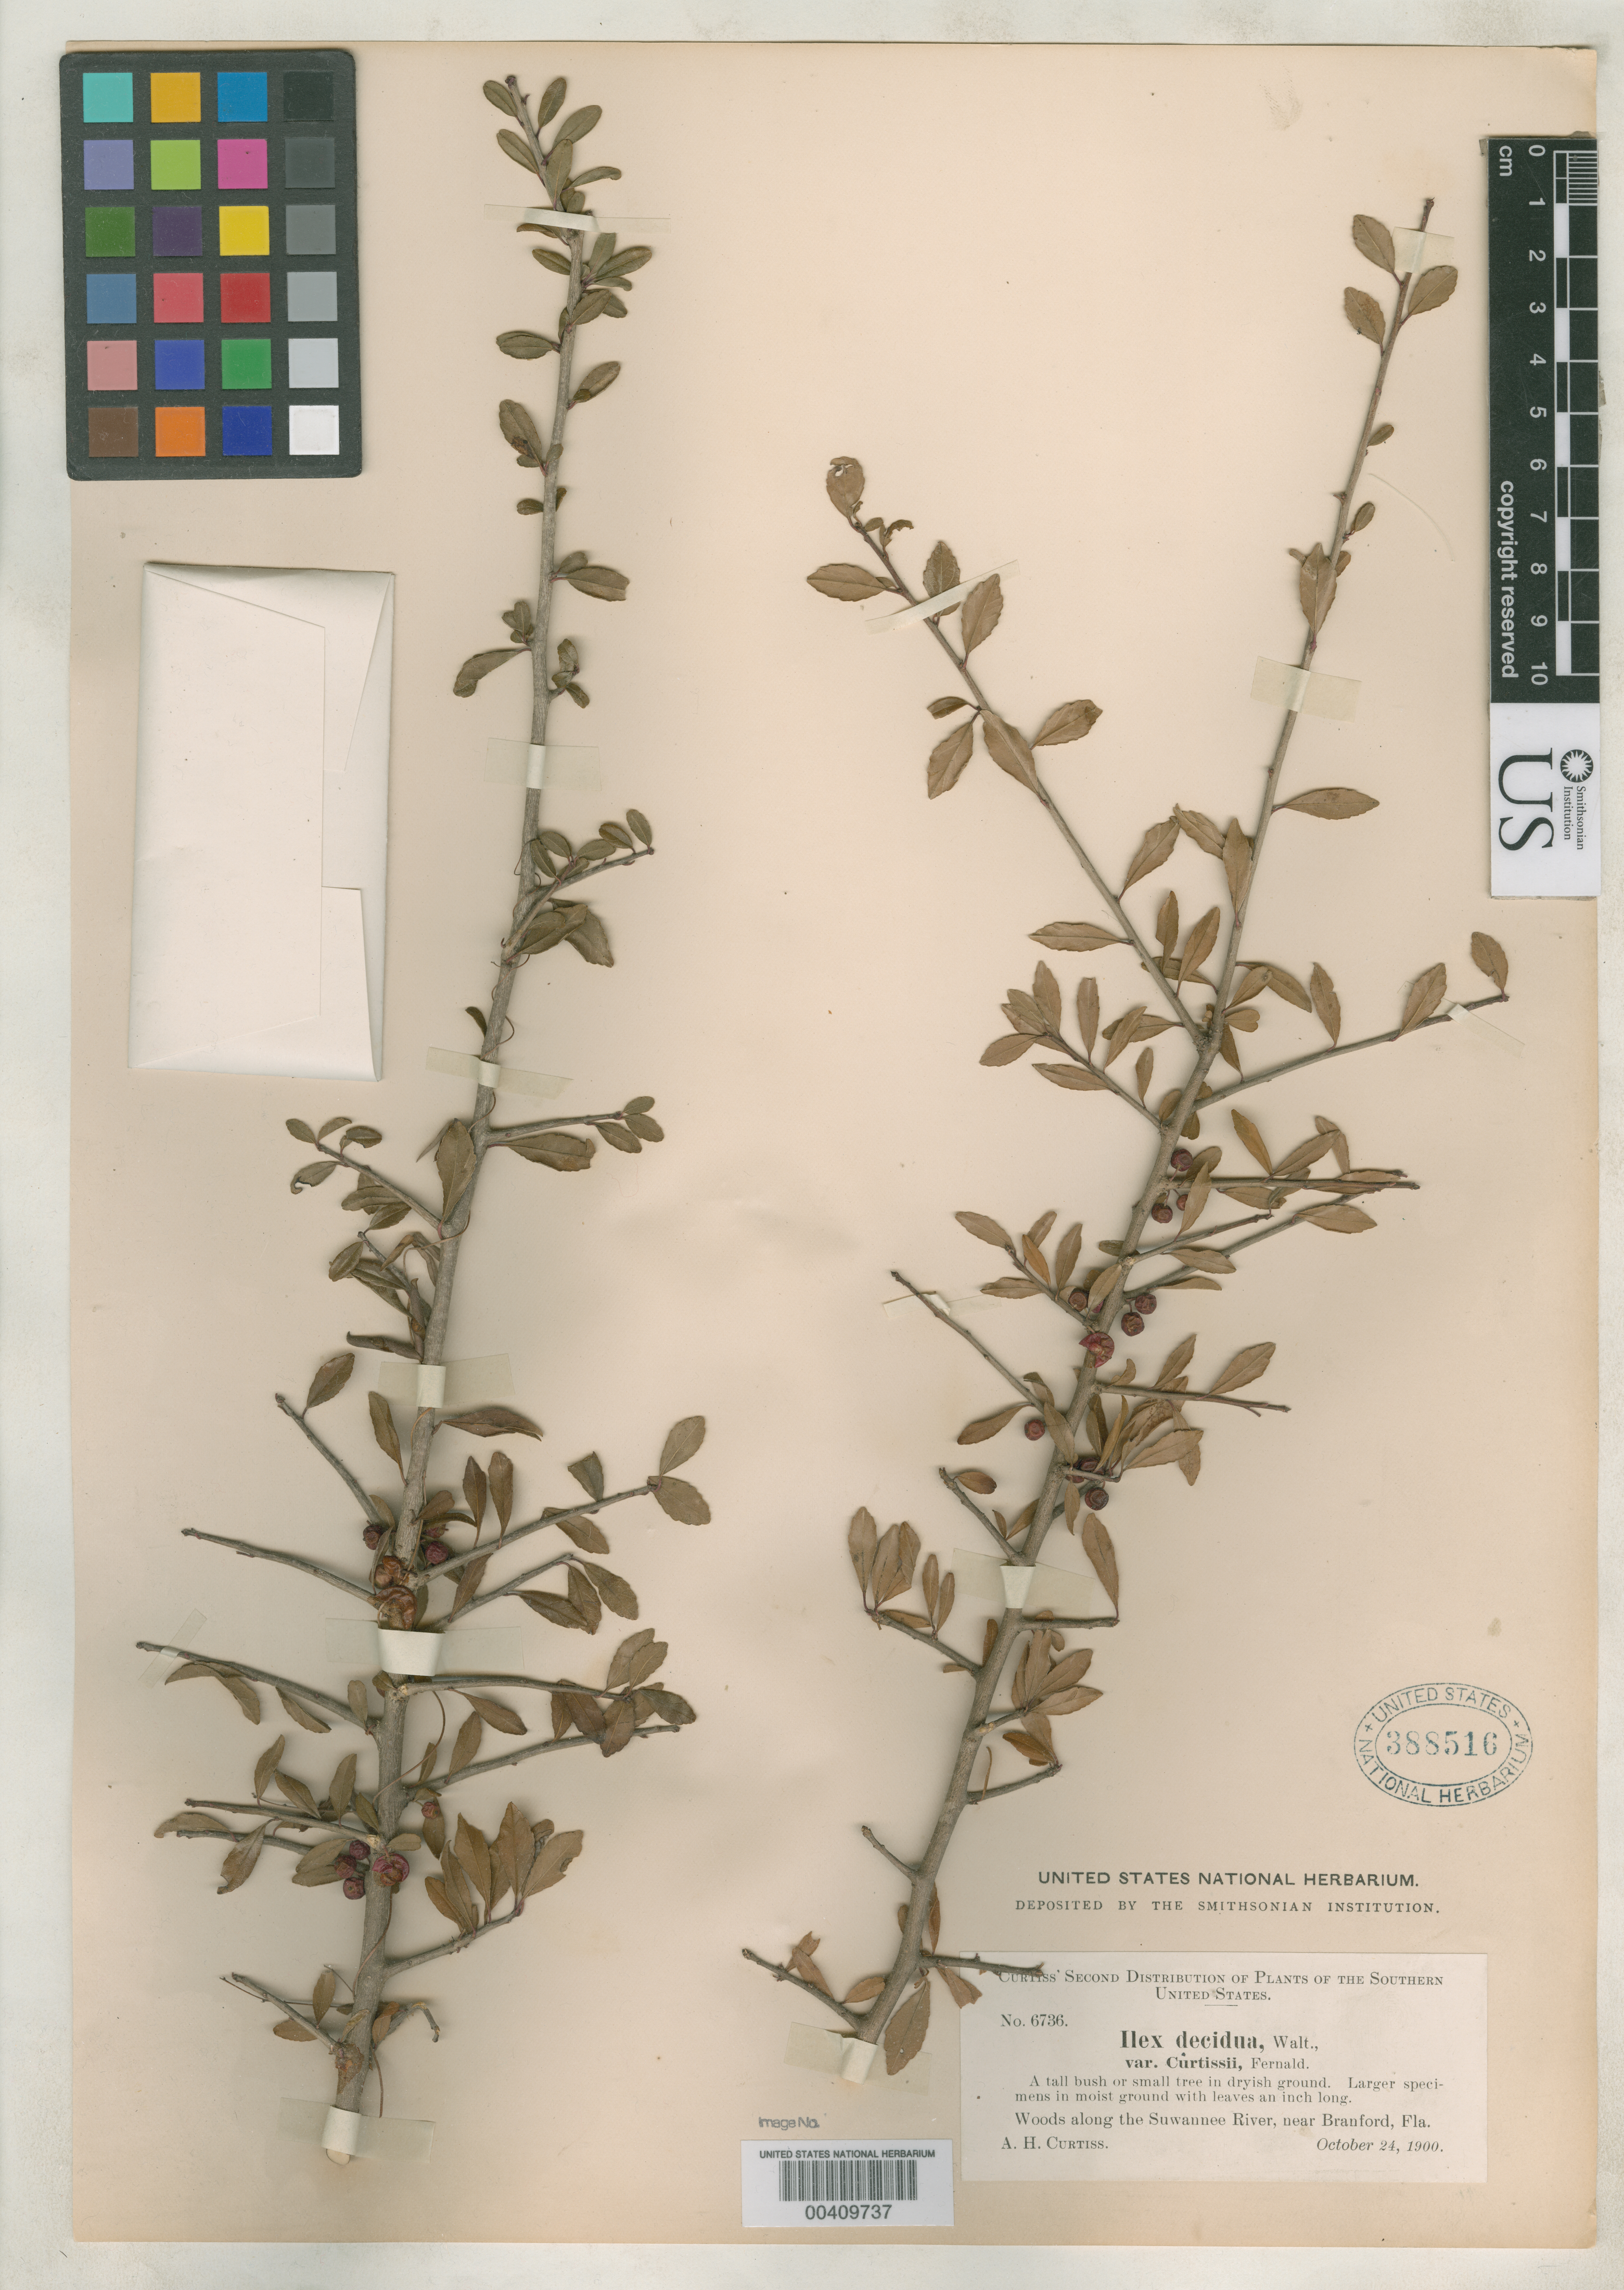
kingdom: Plantae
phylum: Tracheophyta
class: Magnoliopsida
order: Aquifoliales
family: Aquifoliaceae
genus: Ilex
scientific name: Ilex decidua var. curtissii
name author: Fernald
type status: Isosyntype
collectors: A. H. Curtiss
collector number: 6738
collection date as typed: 13 Apr 1900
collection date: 1900-04-13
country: United States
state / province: Florida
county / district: Suwannee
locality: Along Suwannee River, near Branford.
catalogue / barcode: US 388516